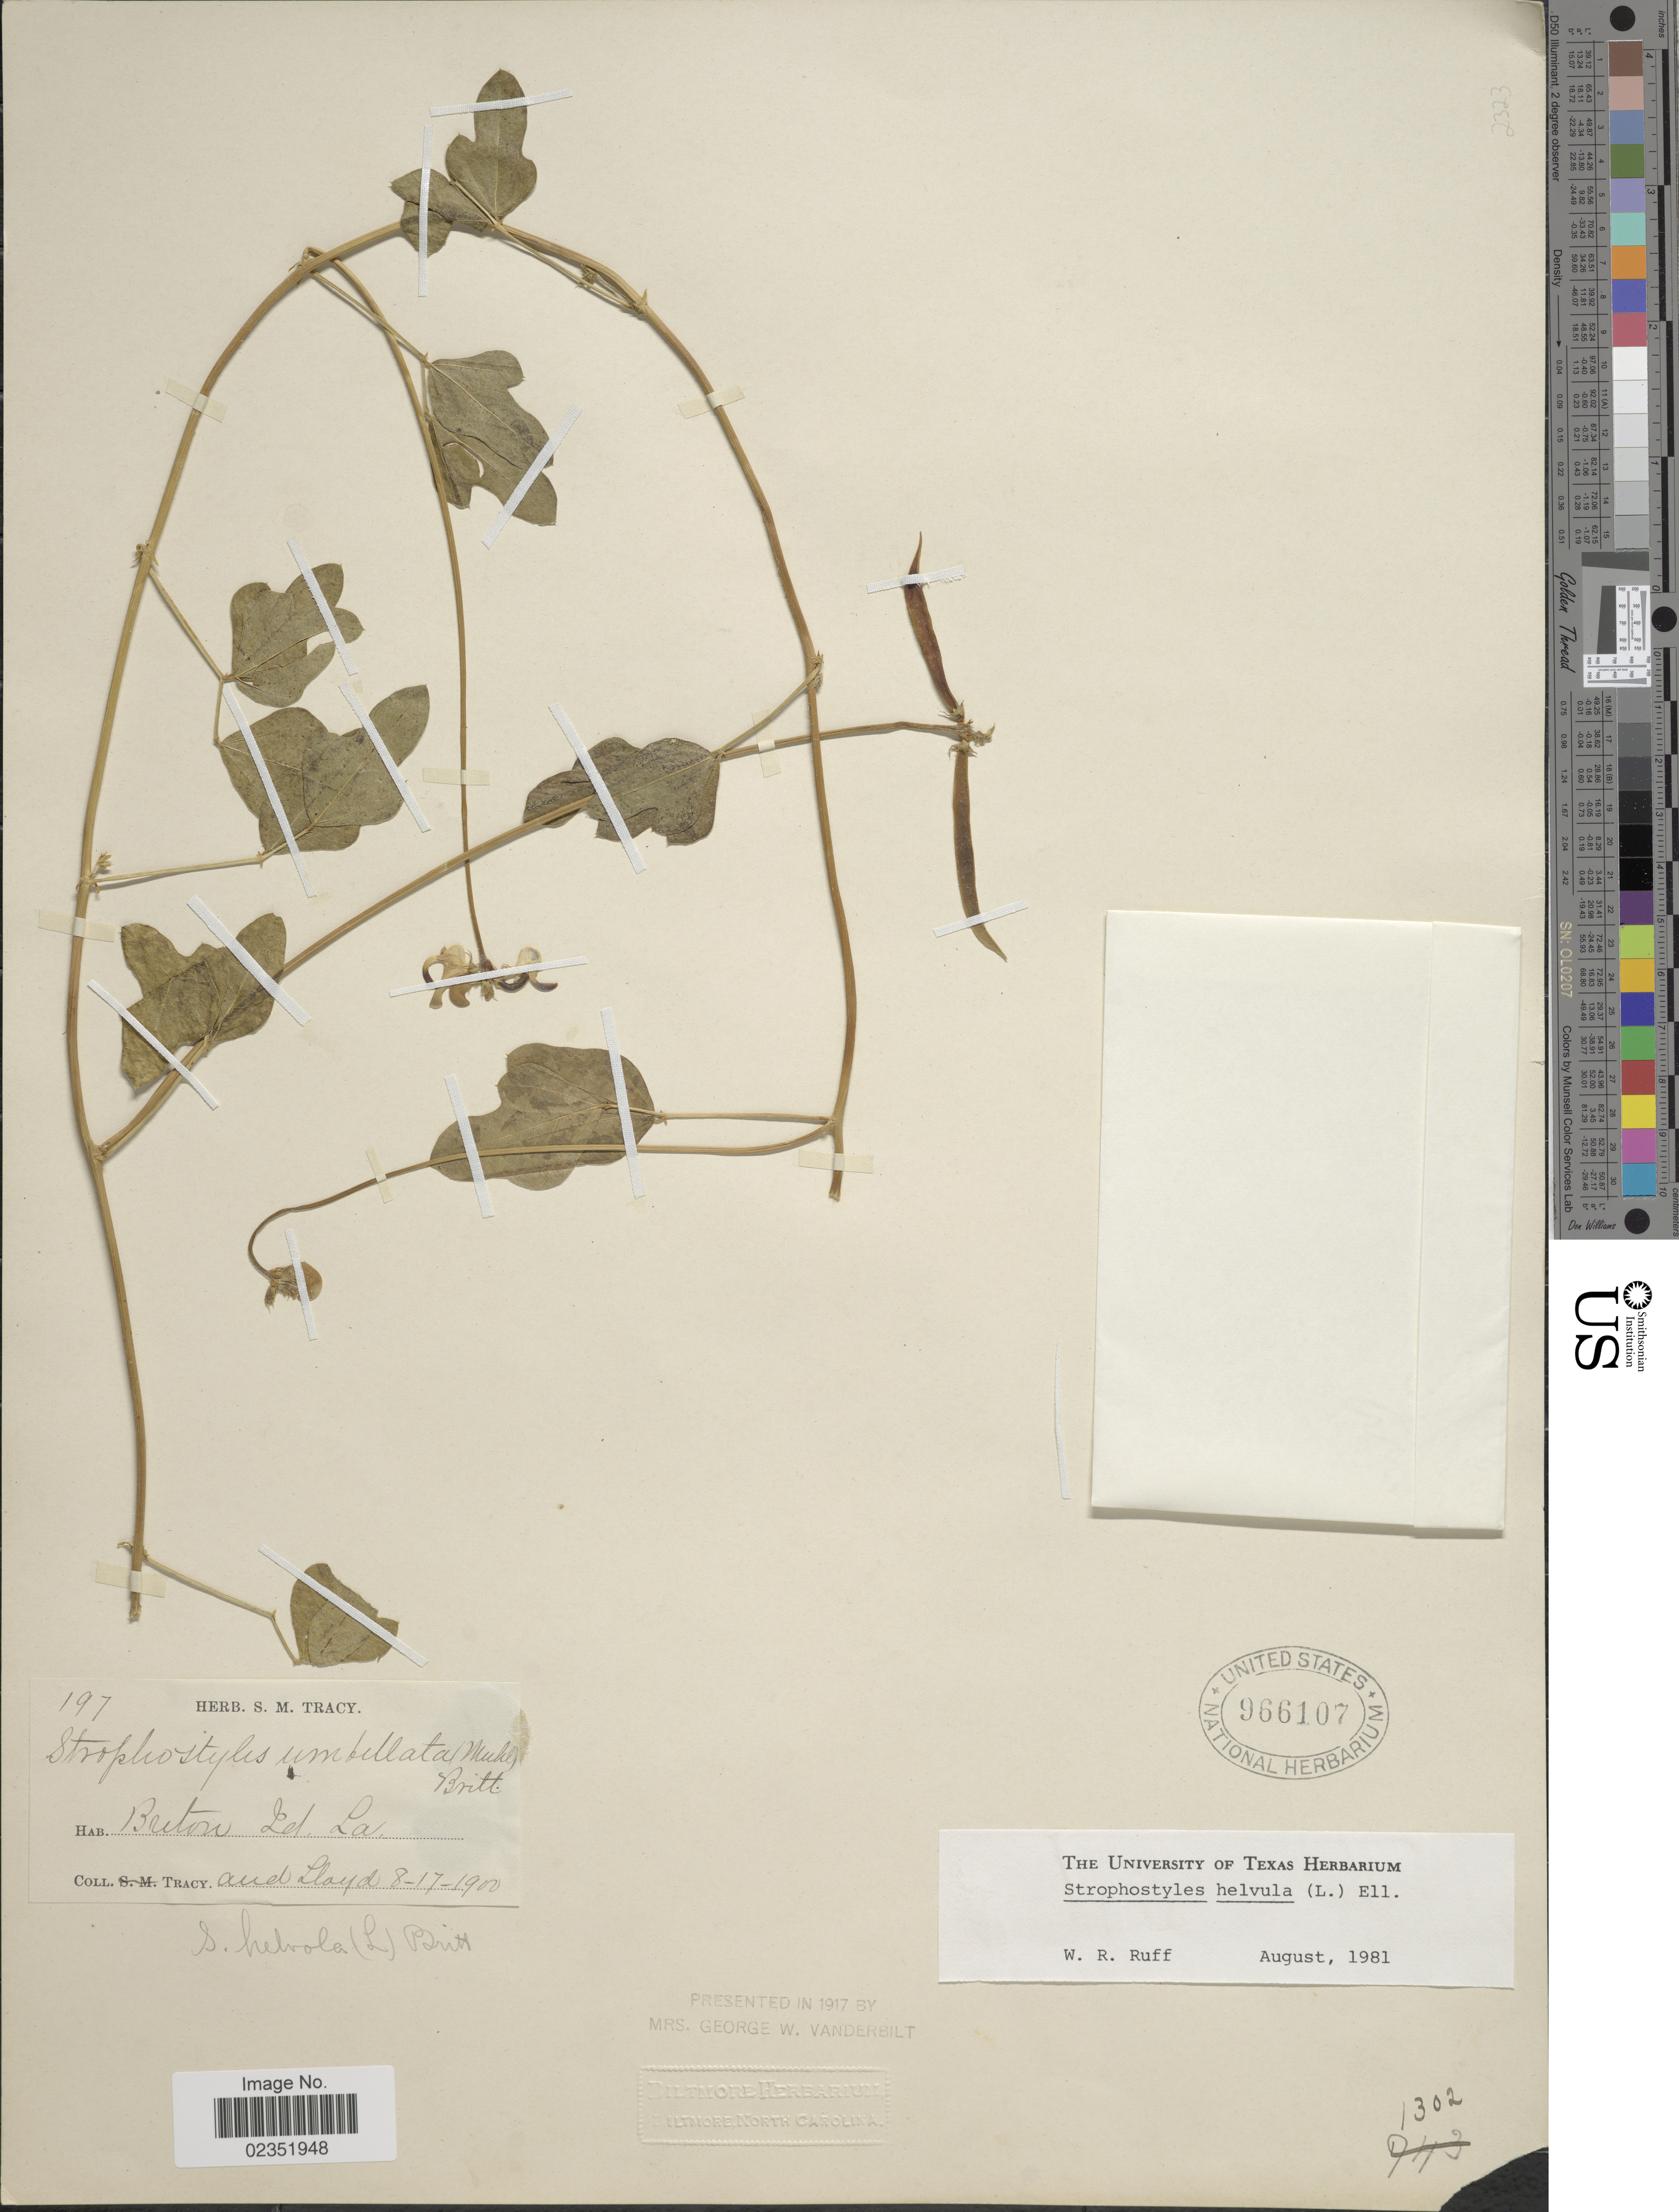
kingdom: Plantae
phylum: Tracheophyta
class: Magnoliopsida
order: Fabales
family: Fabaceae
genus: Strophostyles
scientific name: Strophostyles helvola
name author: (L.) Elliott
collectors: -. Tracy & -- Lloyd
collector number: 197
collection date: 1900-08-17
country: United States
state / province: Louisiana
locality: Breton Id.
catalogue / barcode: US 966107